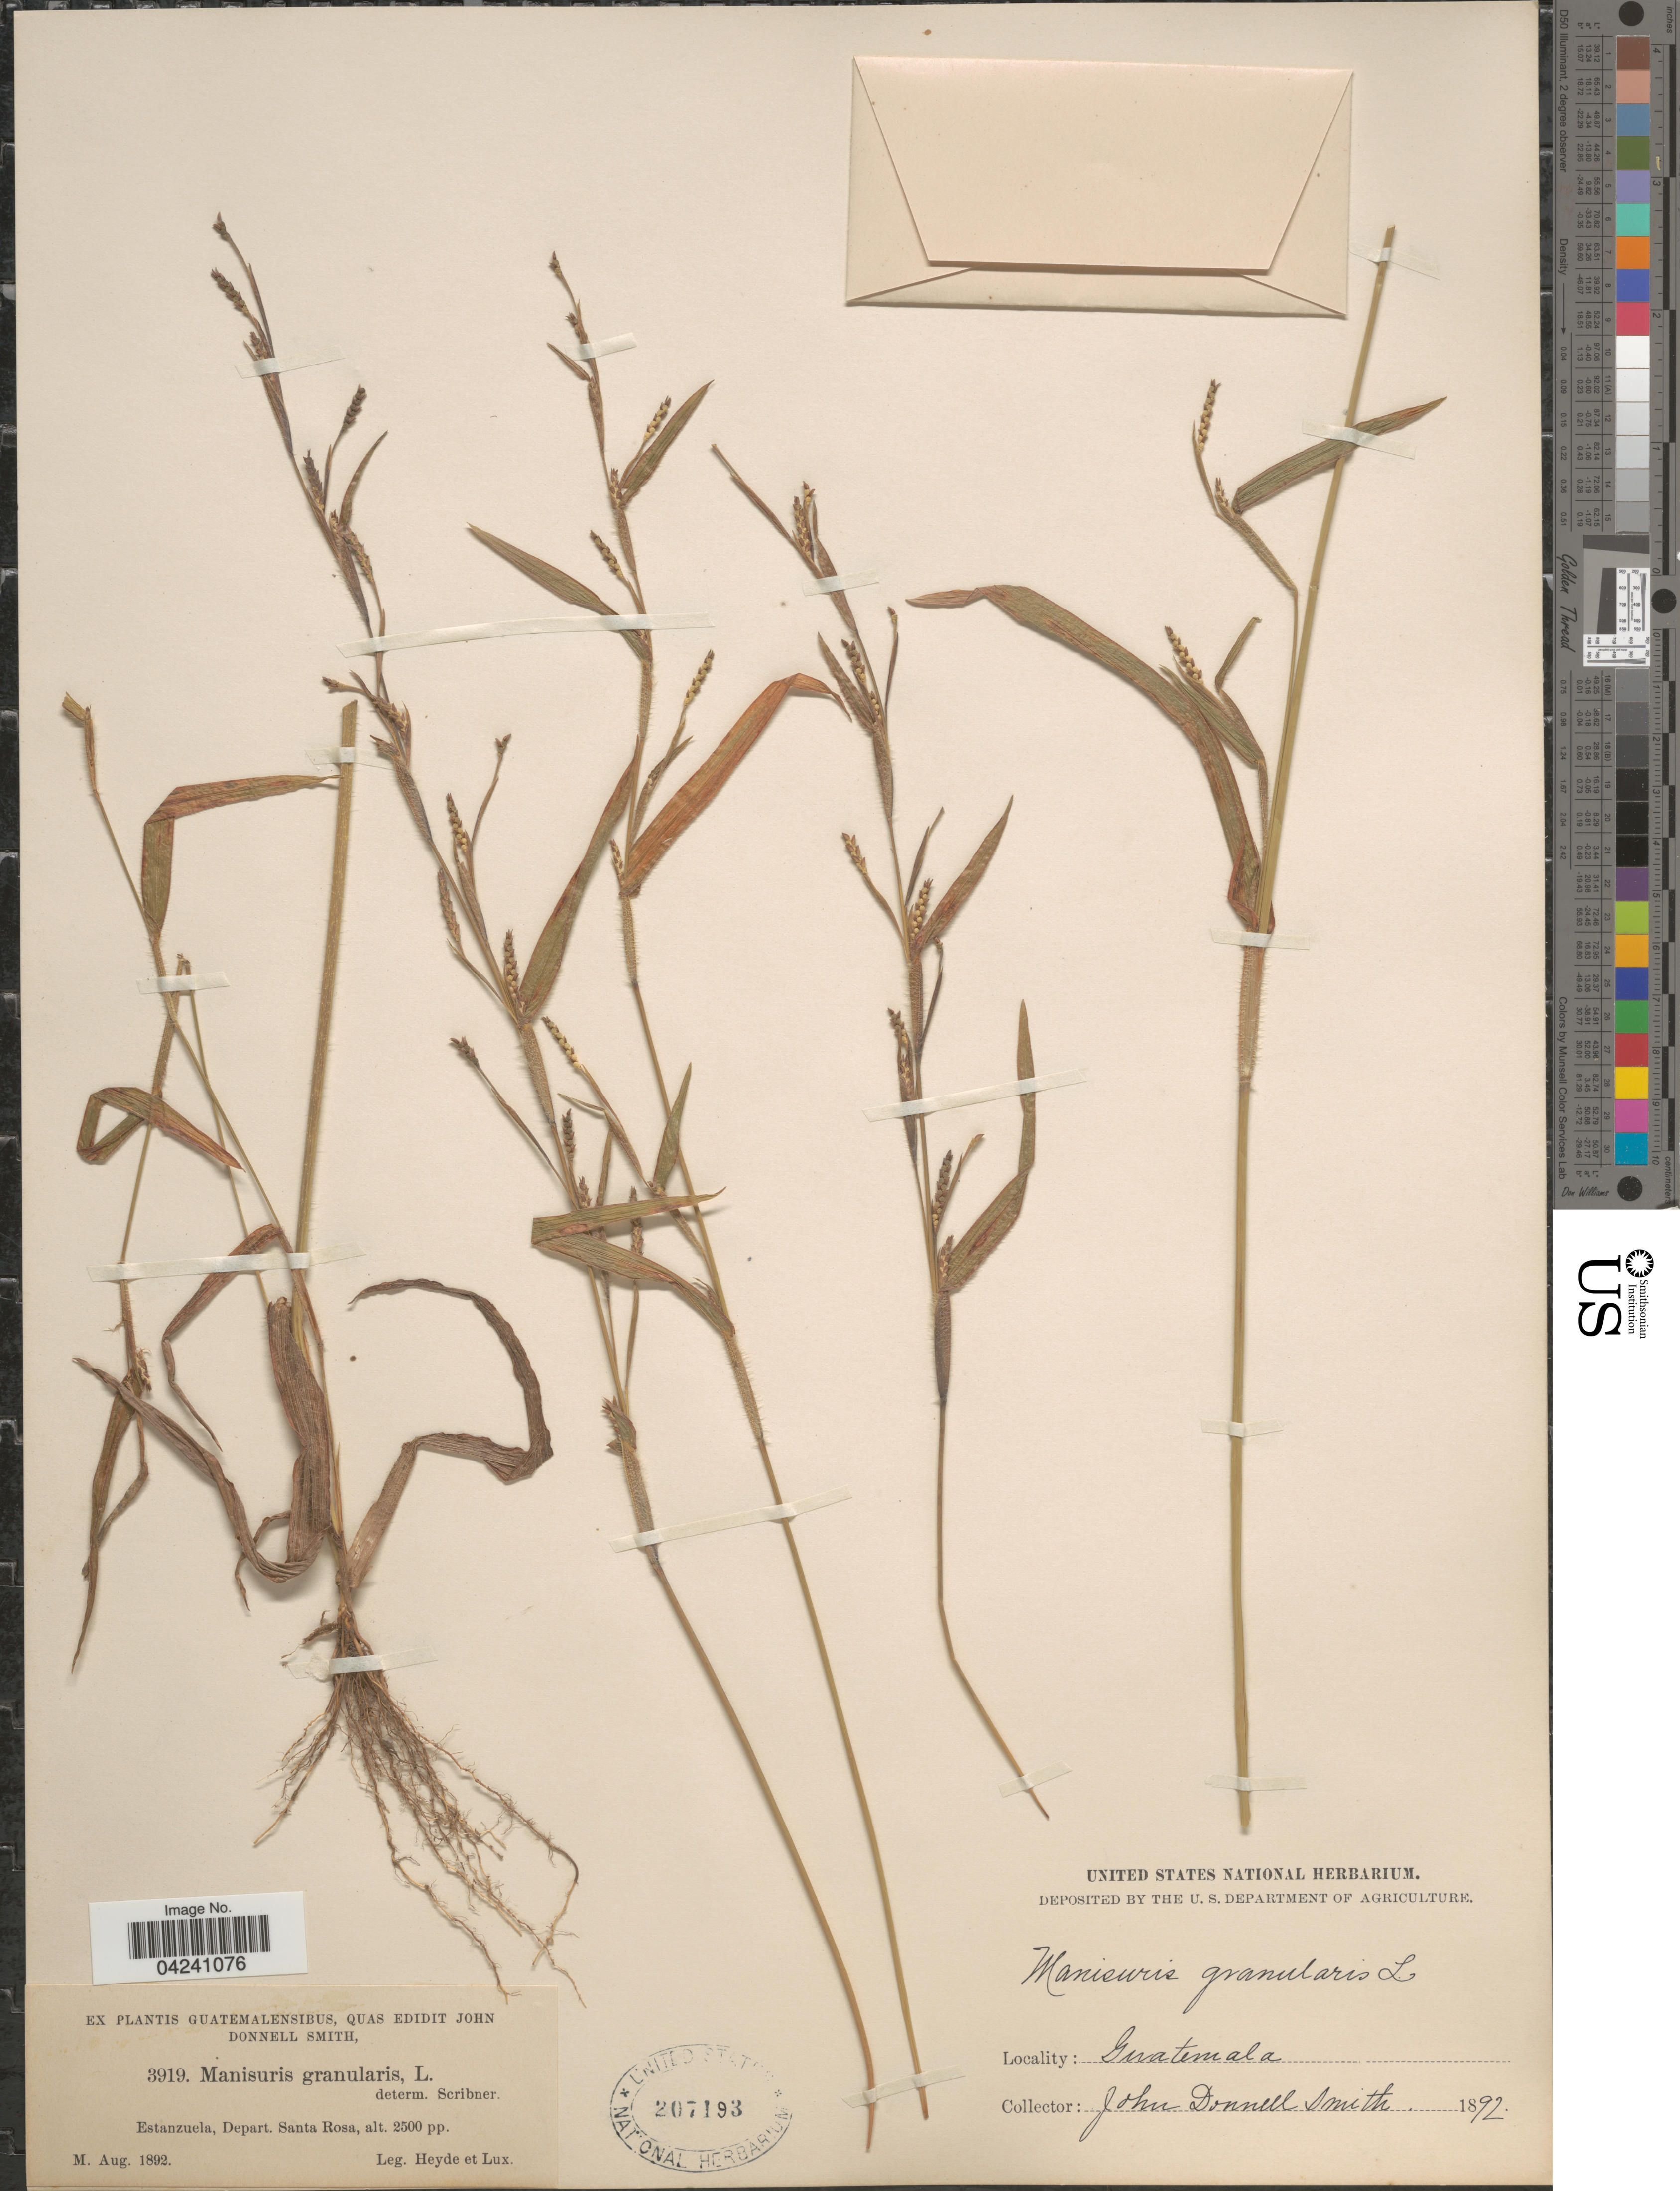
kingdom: Plantae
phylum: Tracheophyta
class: Liliopsida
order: Poales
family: Poaceae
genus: Hackelochloa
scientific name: Hackelochloa granularis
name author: (L.) Kuntze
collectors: Heyde, Lux & J. Donnell Smith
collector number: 3919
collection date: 1892-08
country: Guatemala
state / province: Santa Rosa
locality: Estanzuela, Depart. Santa Rosa.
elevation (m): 762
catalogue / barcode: US 207193